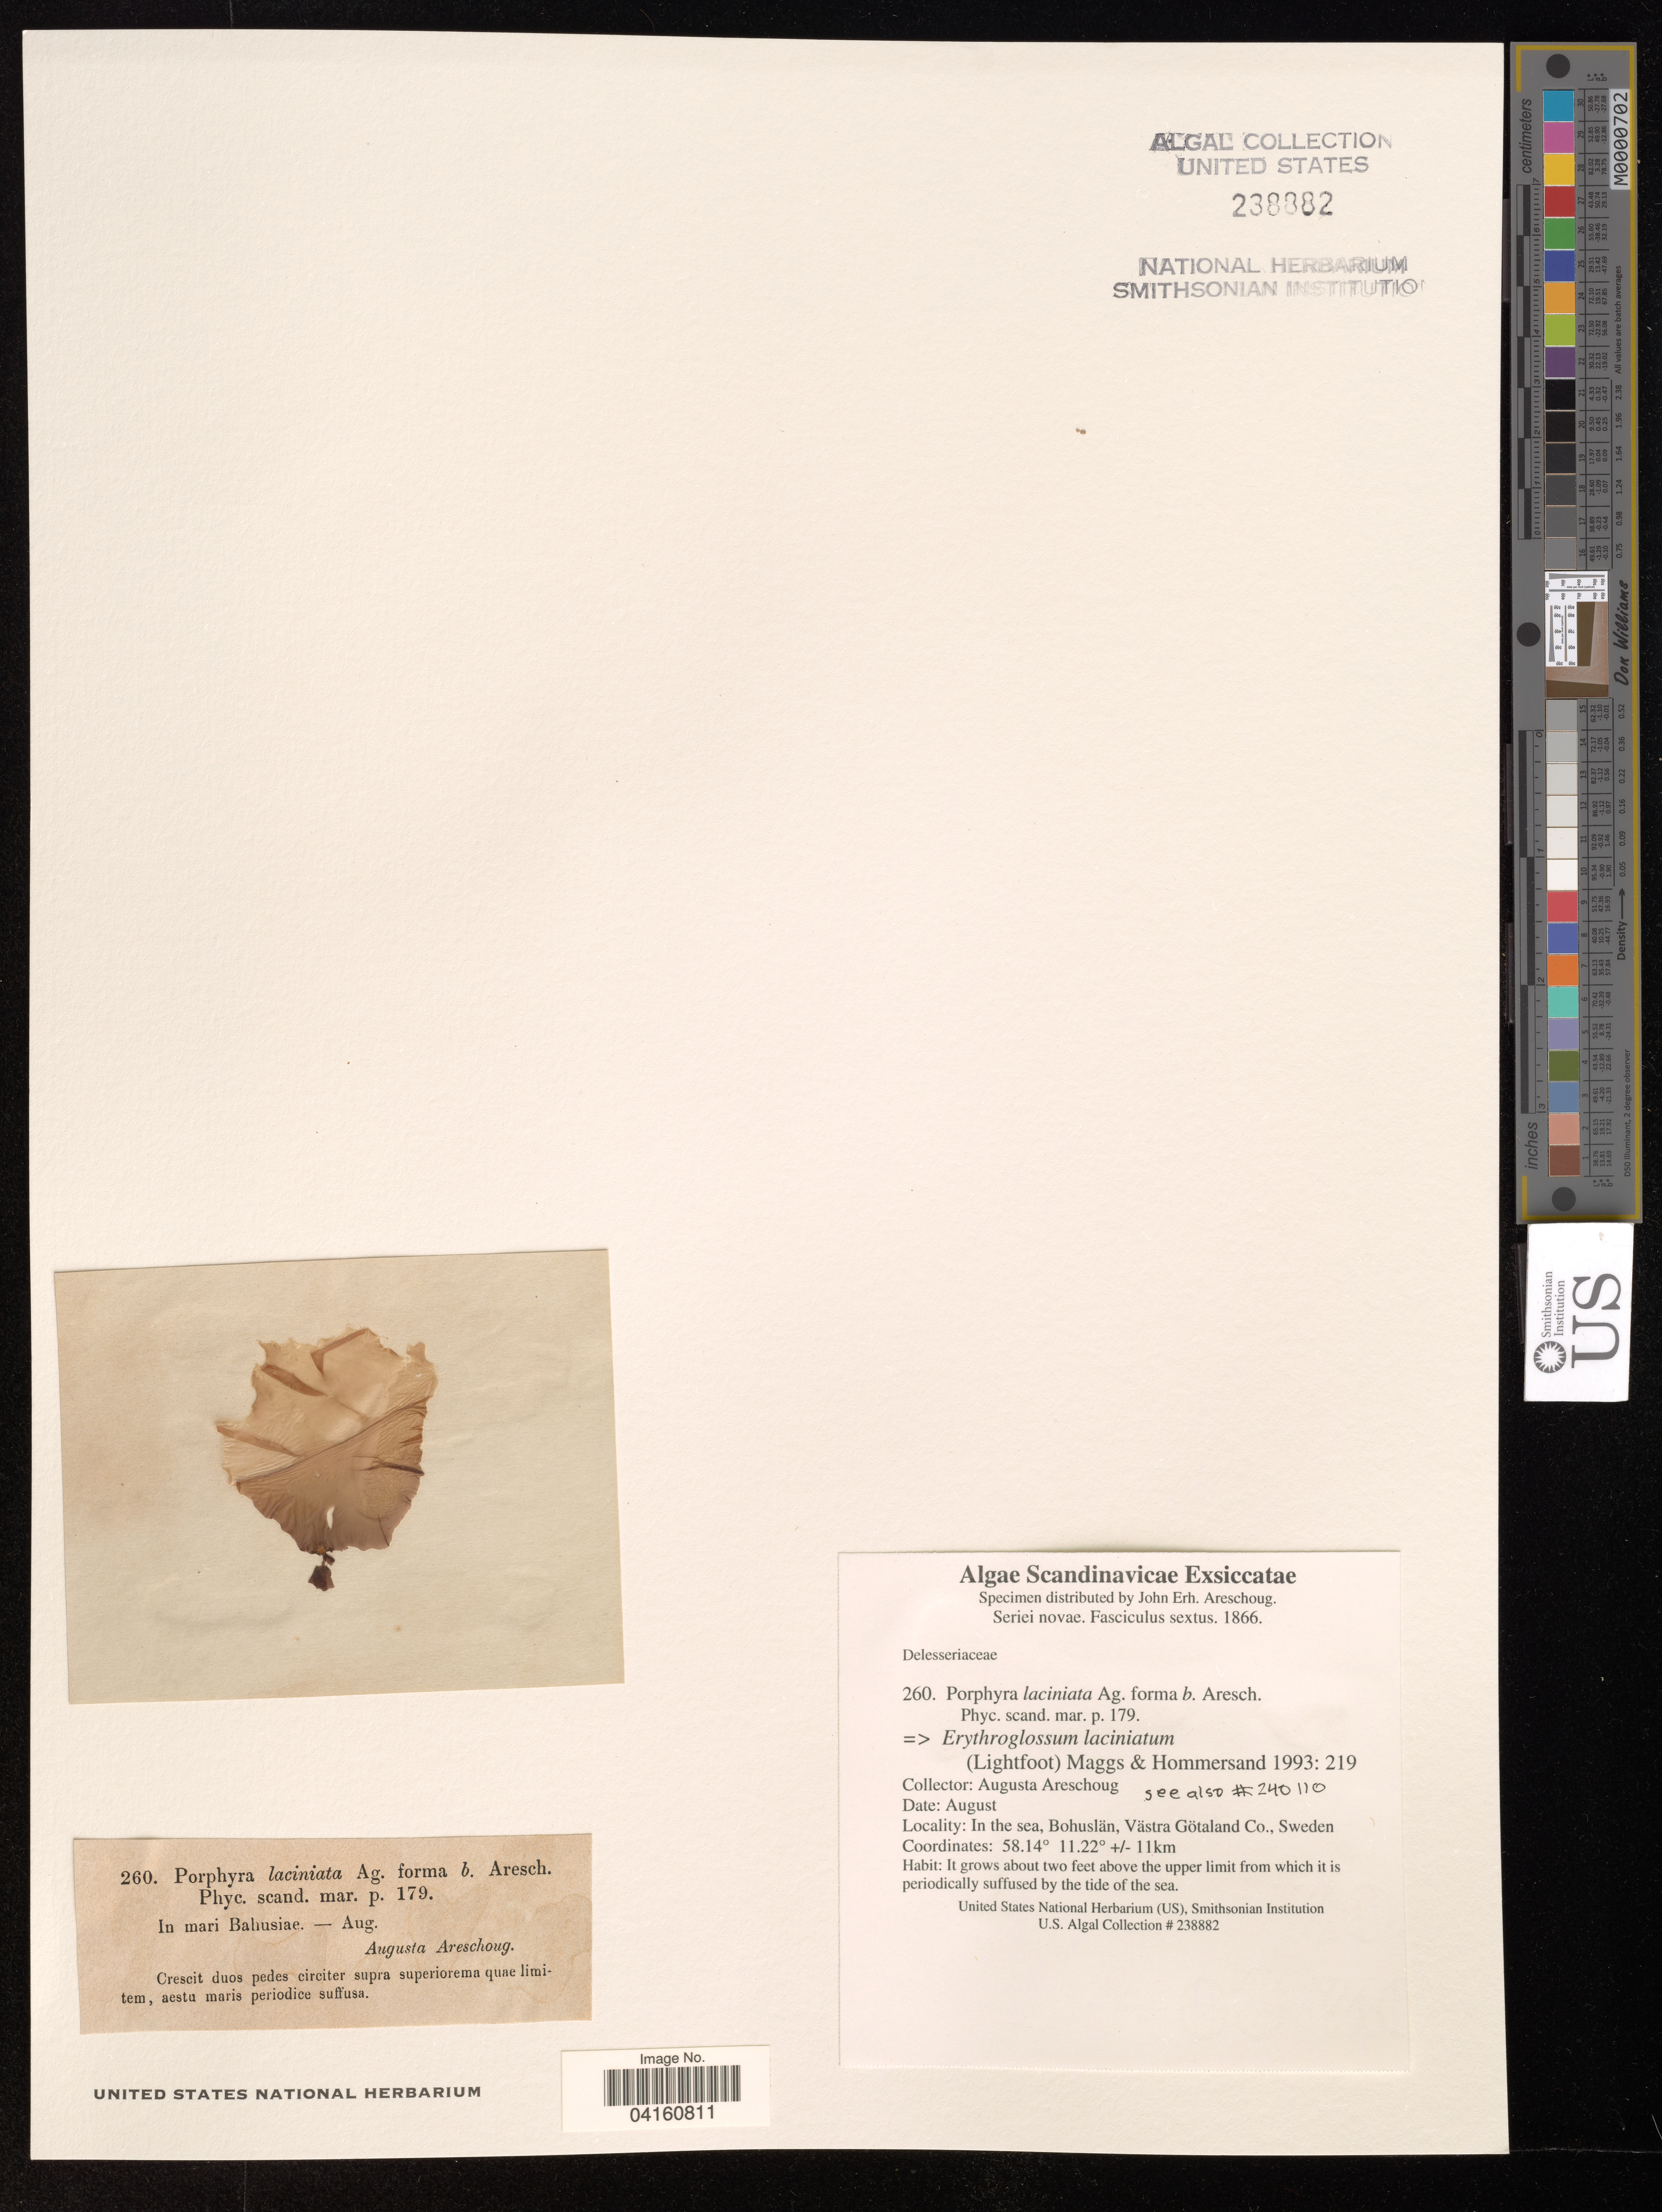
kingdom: Plantae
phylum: Rhodophyta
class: Florideophyceae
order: Ceramiales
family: Delesseriaceae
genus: Erythroglossum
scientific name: Erythroglossum laciniatum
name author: (Lightf.) C.A. Maggs & Hommersand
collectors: A. Areschoug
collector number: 260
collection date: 1866-08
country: Sweden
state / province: Västra Götaland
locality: in the sea, Bohuslan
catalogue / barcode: US 238882